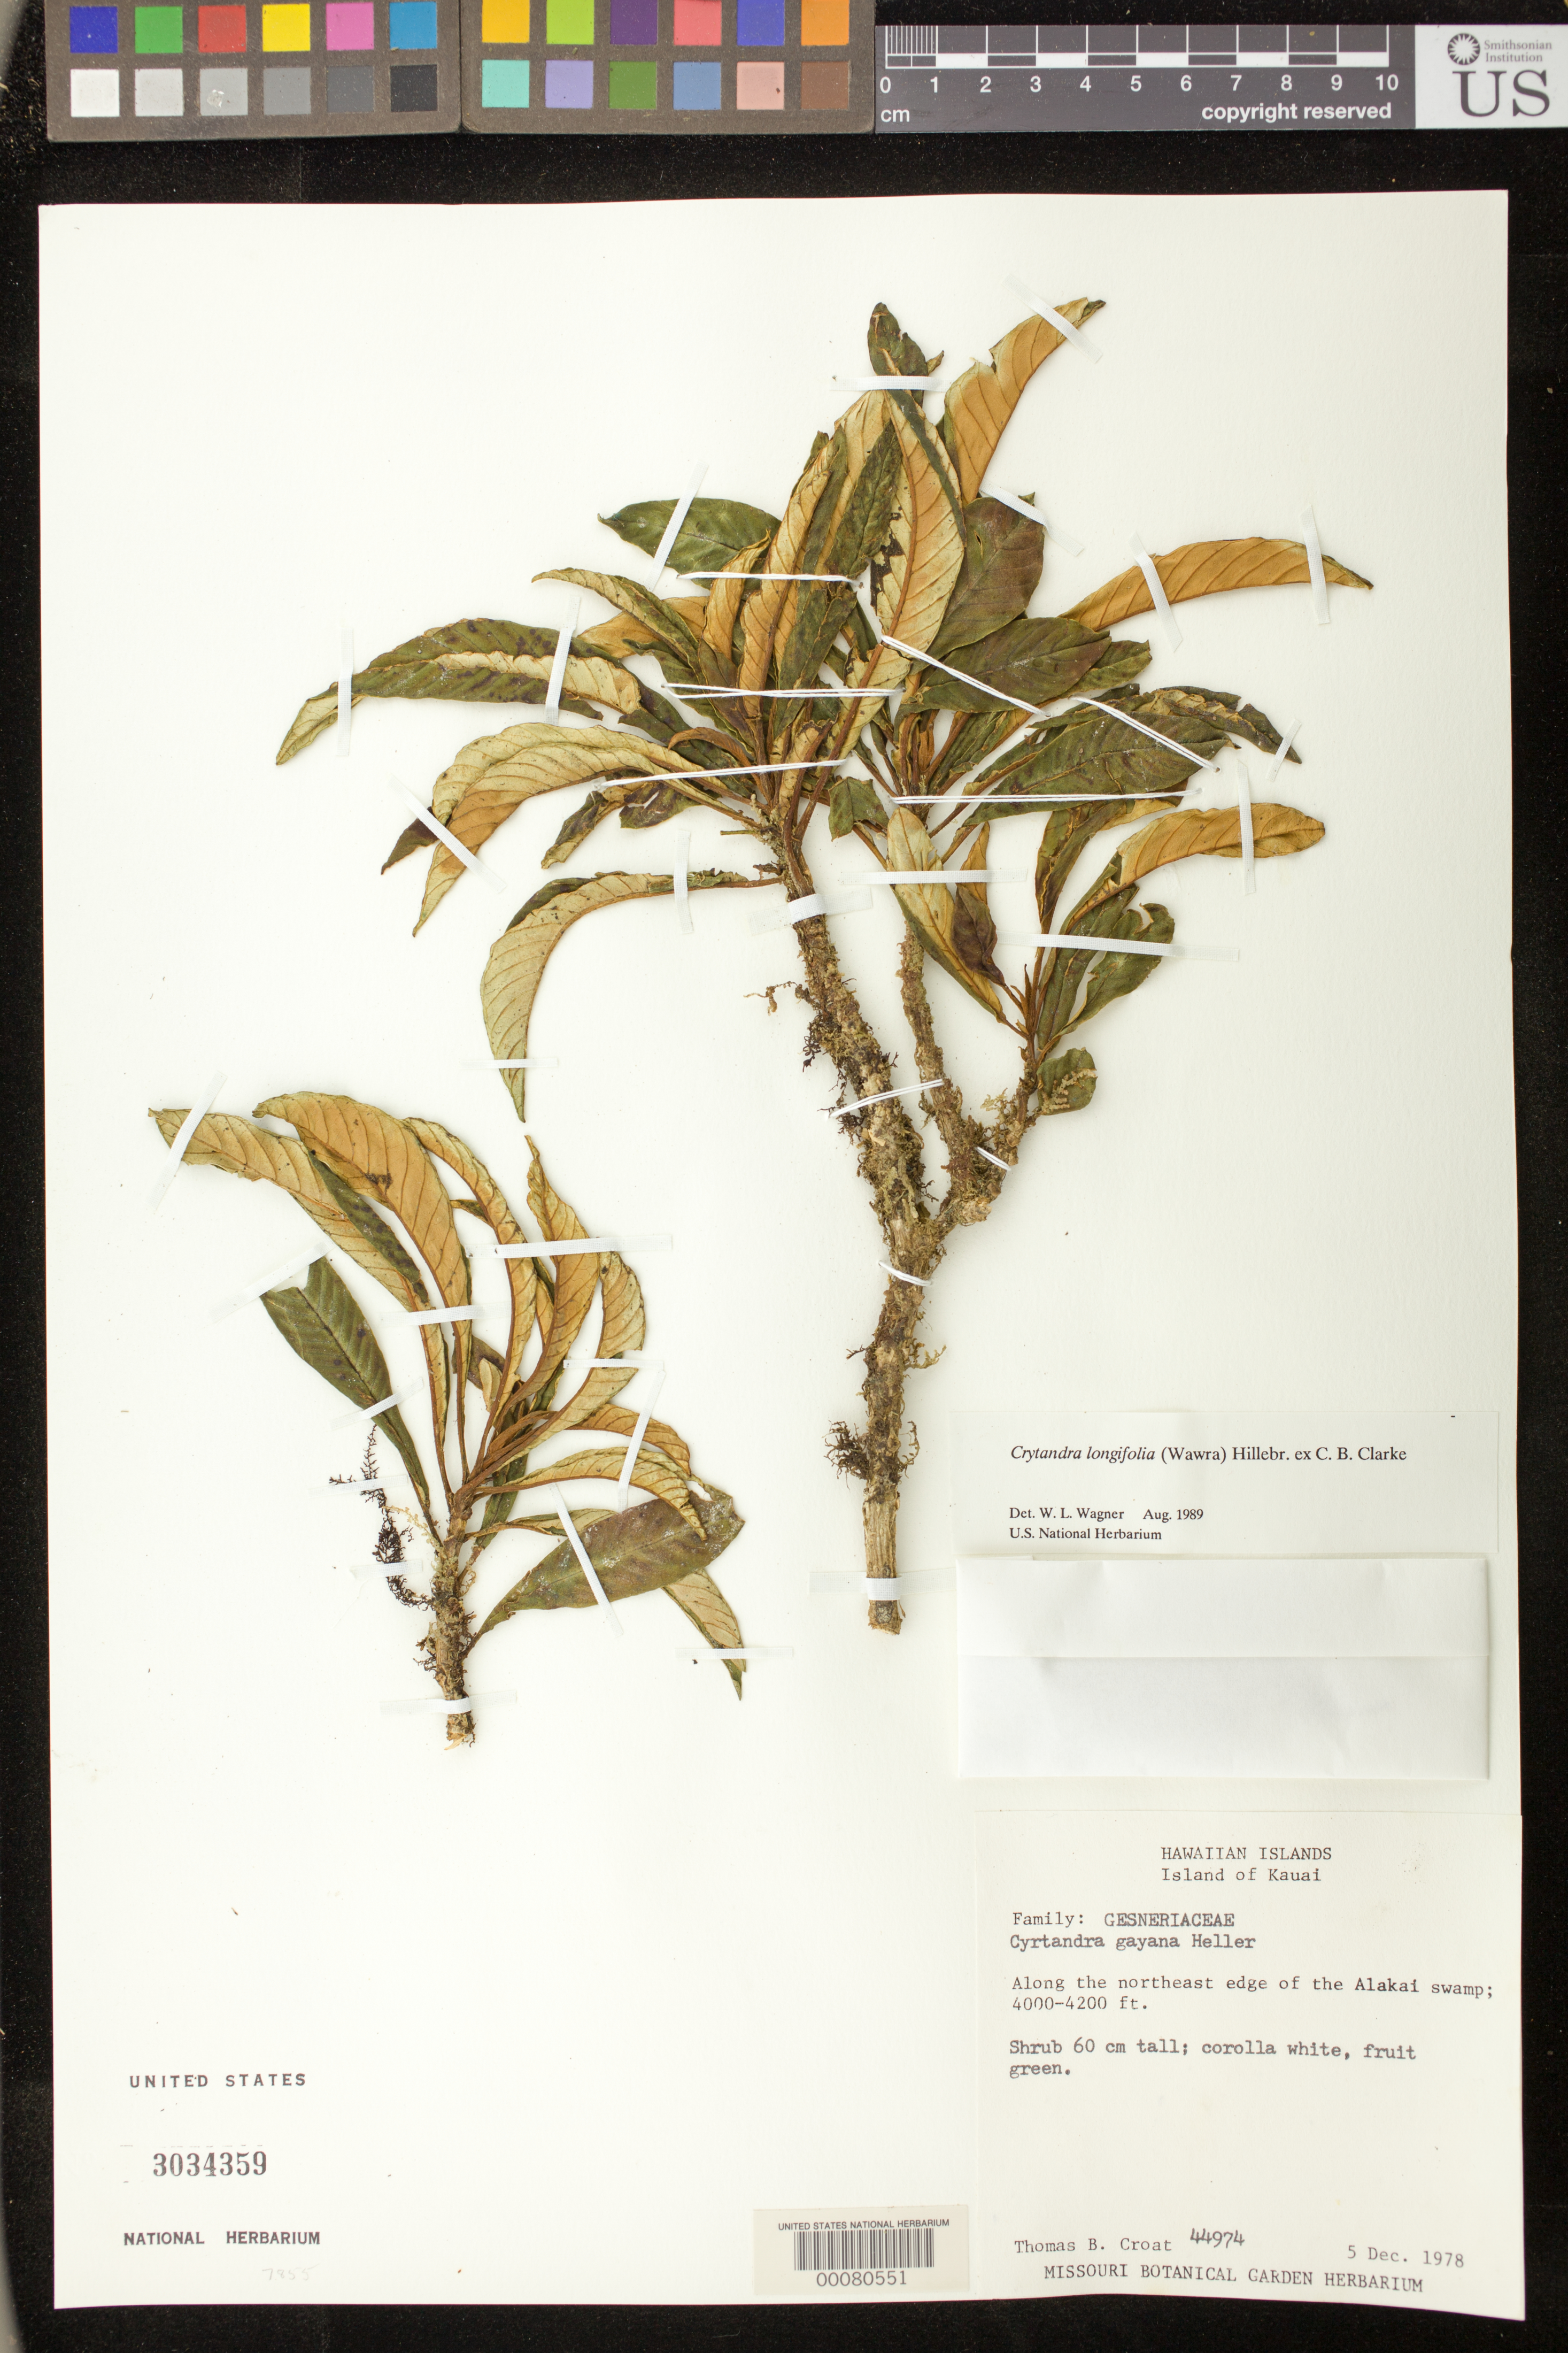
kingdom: Plantae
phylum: Tracheophyta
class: Magnoliopsida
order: Lamiales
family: Gesneriaceae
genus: Cyrtandra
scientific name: Cyrtandra longifolia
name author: (Wawra) Hillebr. ex C.B. Clarke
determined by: Wagner, W. L., (BOT), Smithsonian Institution - National Museum of Natural History (UNITED STATES)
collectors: T. B. Croat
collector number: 44974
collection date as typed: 05 Dec 1978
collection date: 1978-12-05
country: United States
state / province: Hawaii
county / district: Kauai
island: Kaua'i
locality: Along the NE edge of the Alakai swamp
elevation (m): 1219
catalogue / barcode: US 3034359